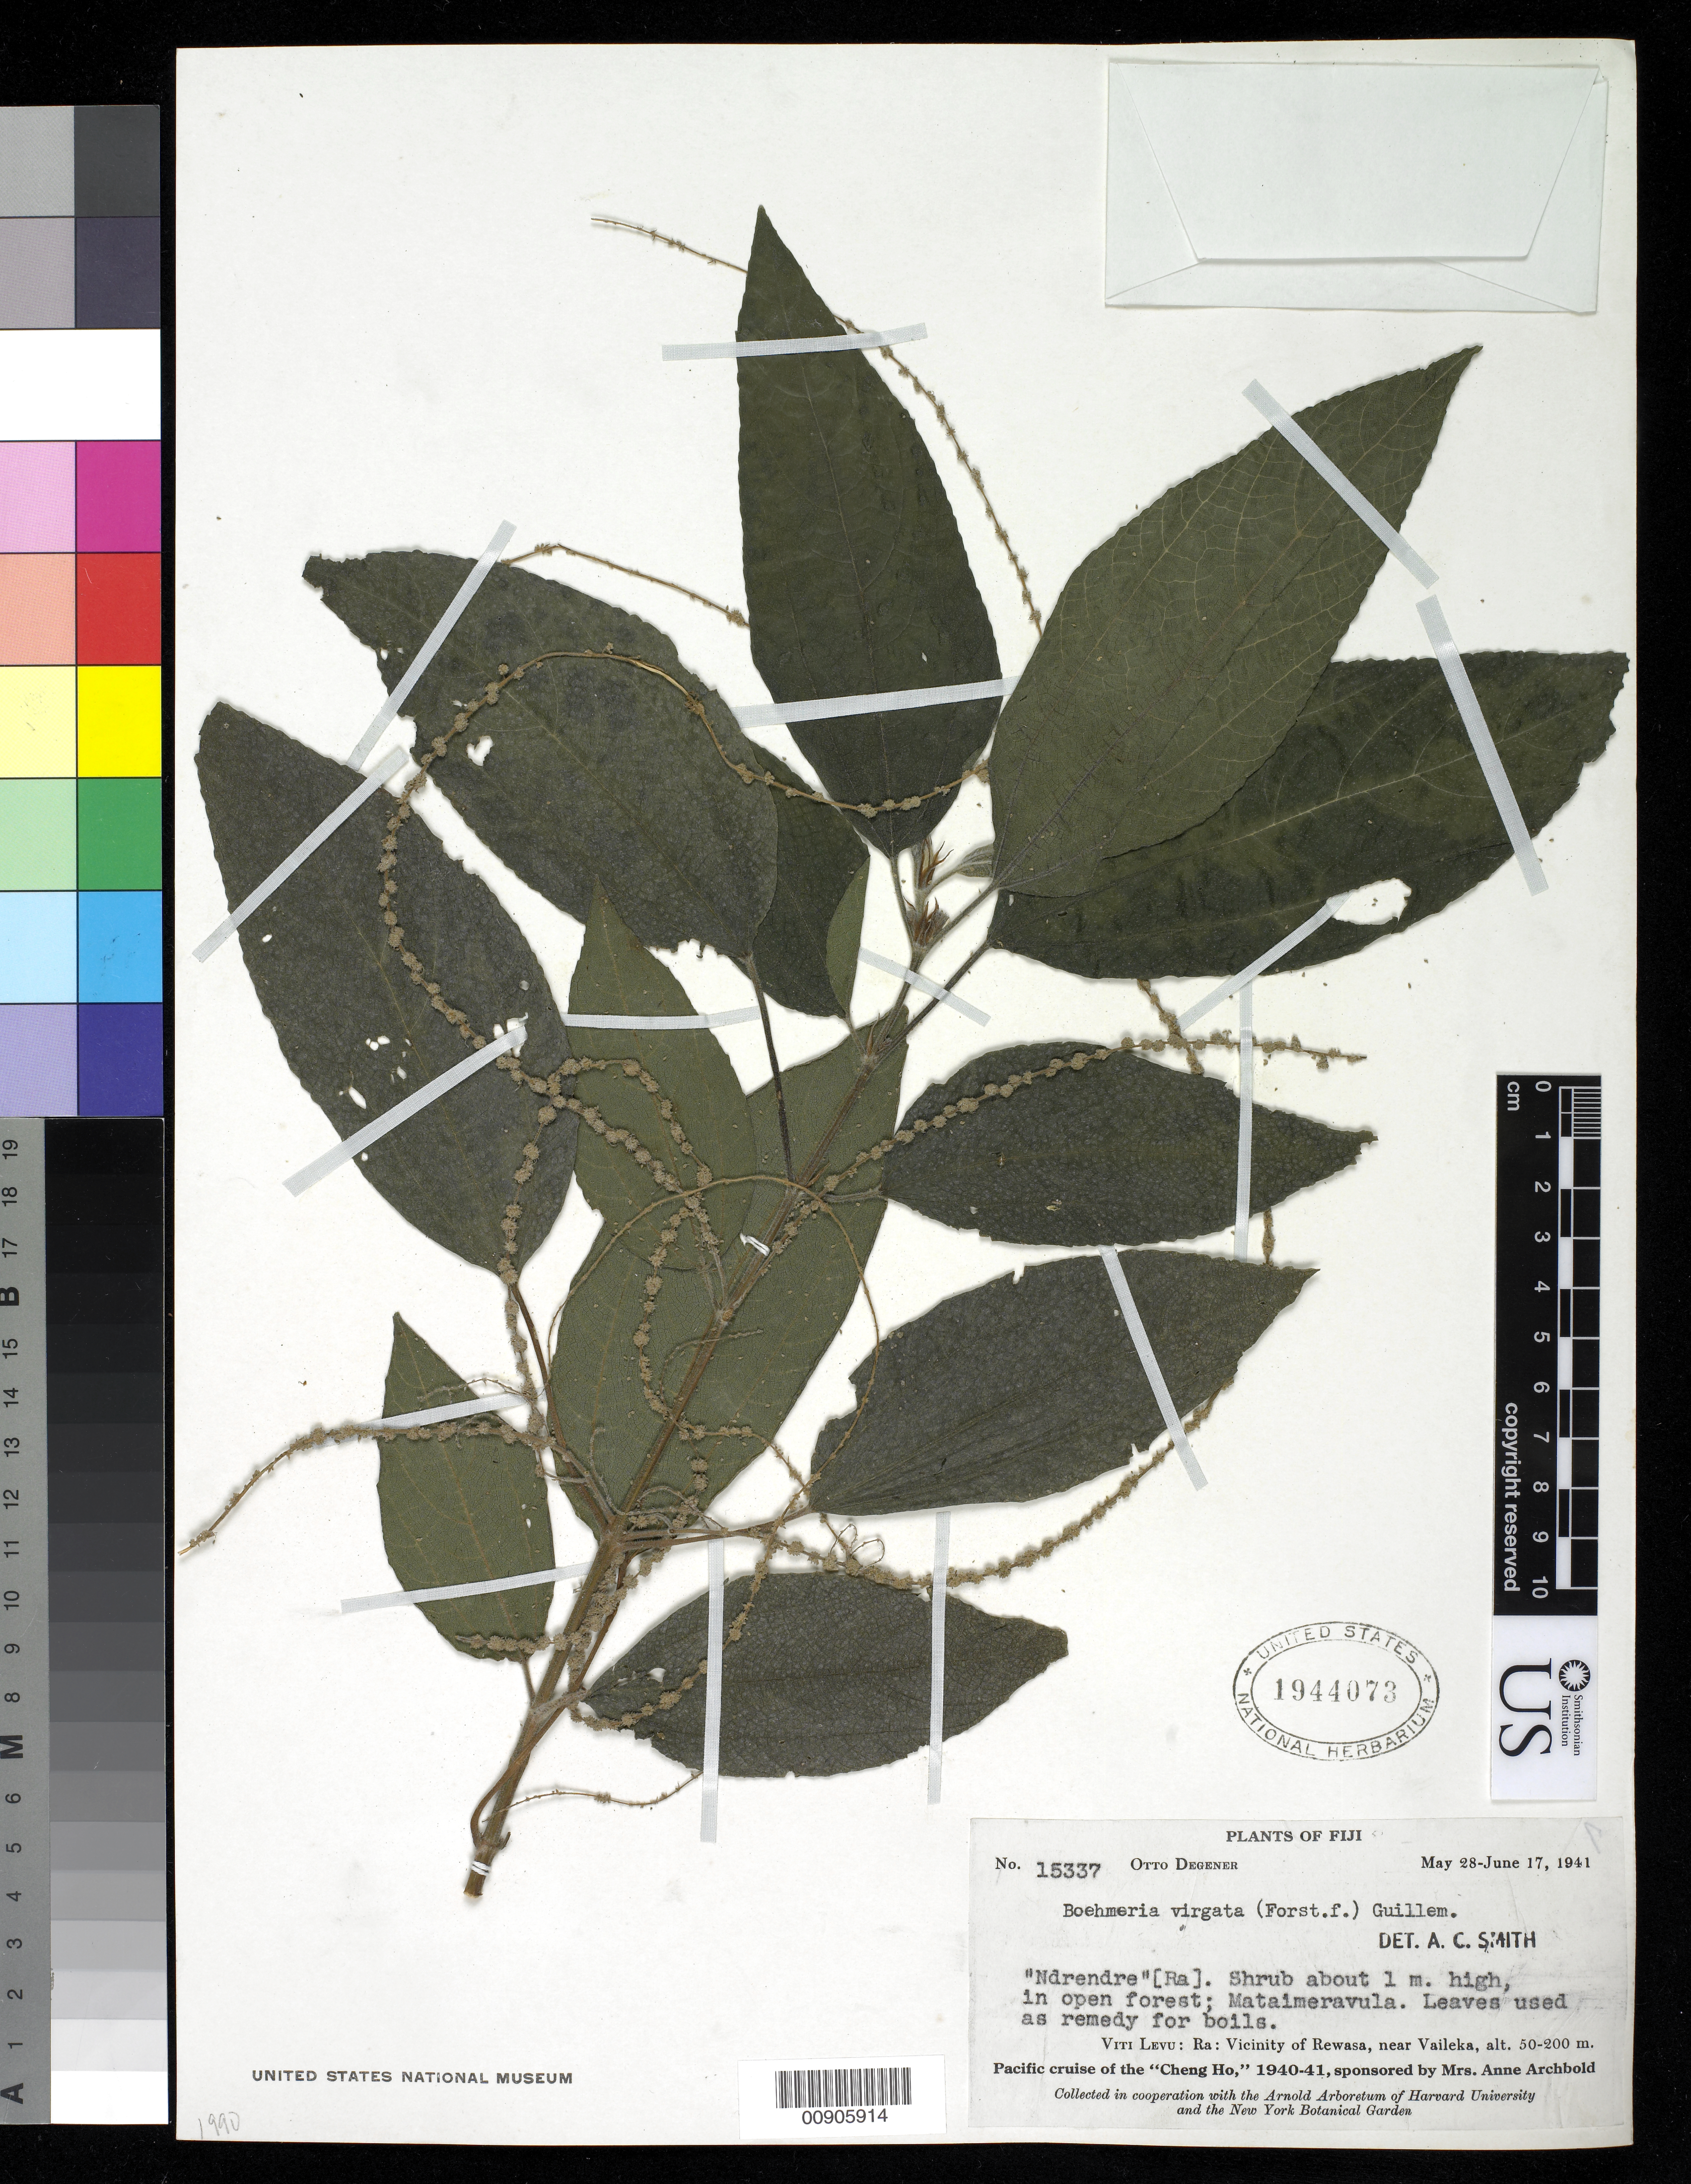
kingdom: Plantae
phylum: Tracheophyta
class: Magnoliopsida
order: Rosales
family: Urticaceae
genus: Boehmeria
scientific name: Boehmeria virgata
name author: (G. Forst.) Guill.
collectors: O. Degener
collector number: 15337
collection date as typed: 28 May 1941 to 17 Jun 1941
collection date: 1941-05-28/1941-06-17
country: Fiji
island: Viti Levu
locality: Ra: Vicinity of Rewasa, near Vaileka. Mataimeravula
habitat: in open forest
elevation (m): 50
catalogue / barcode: US 1944073